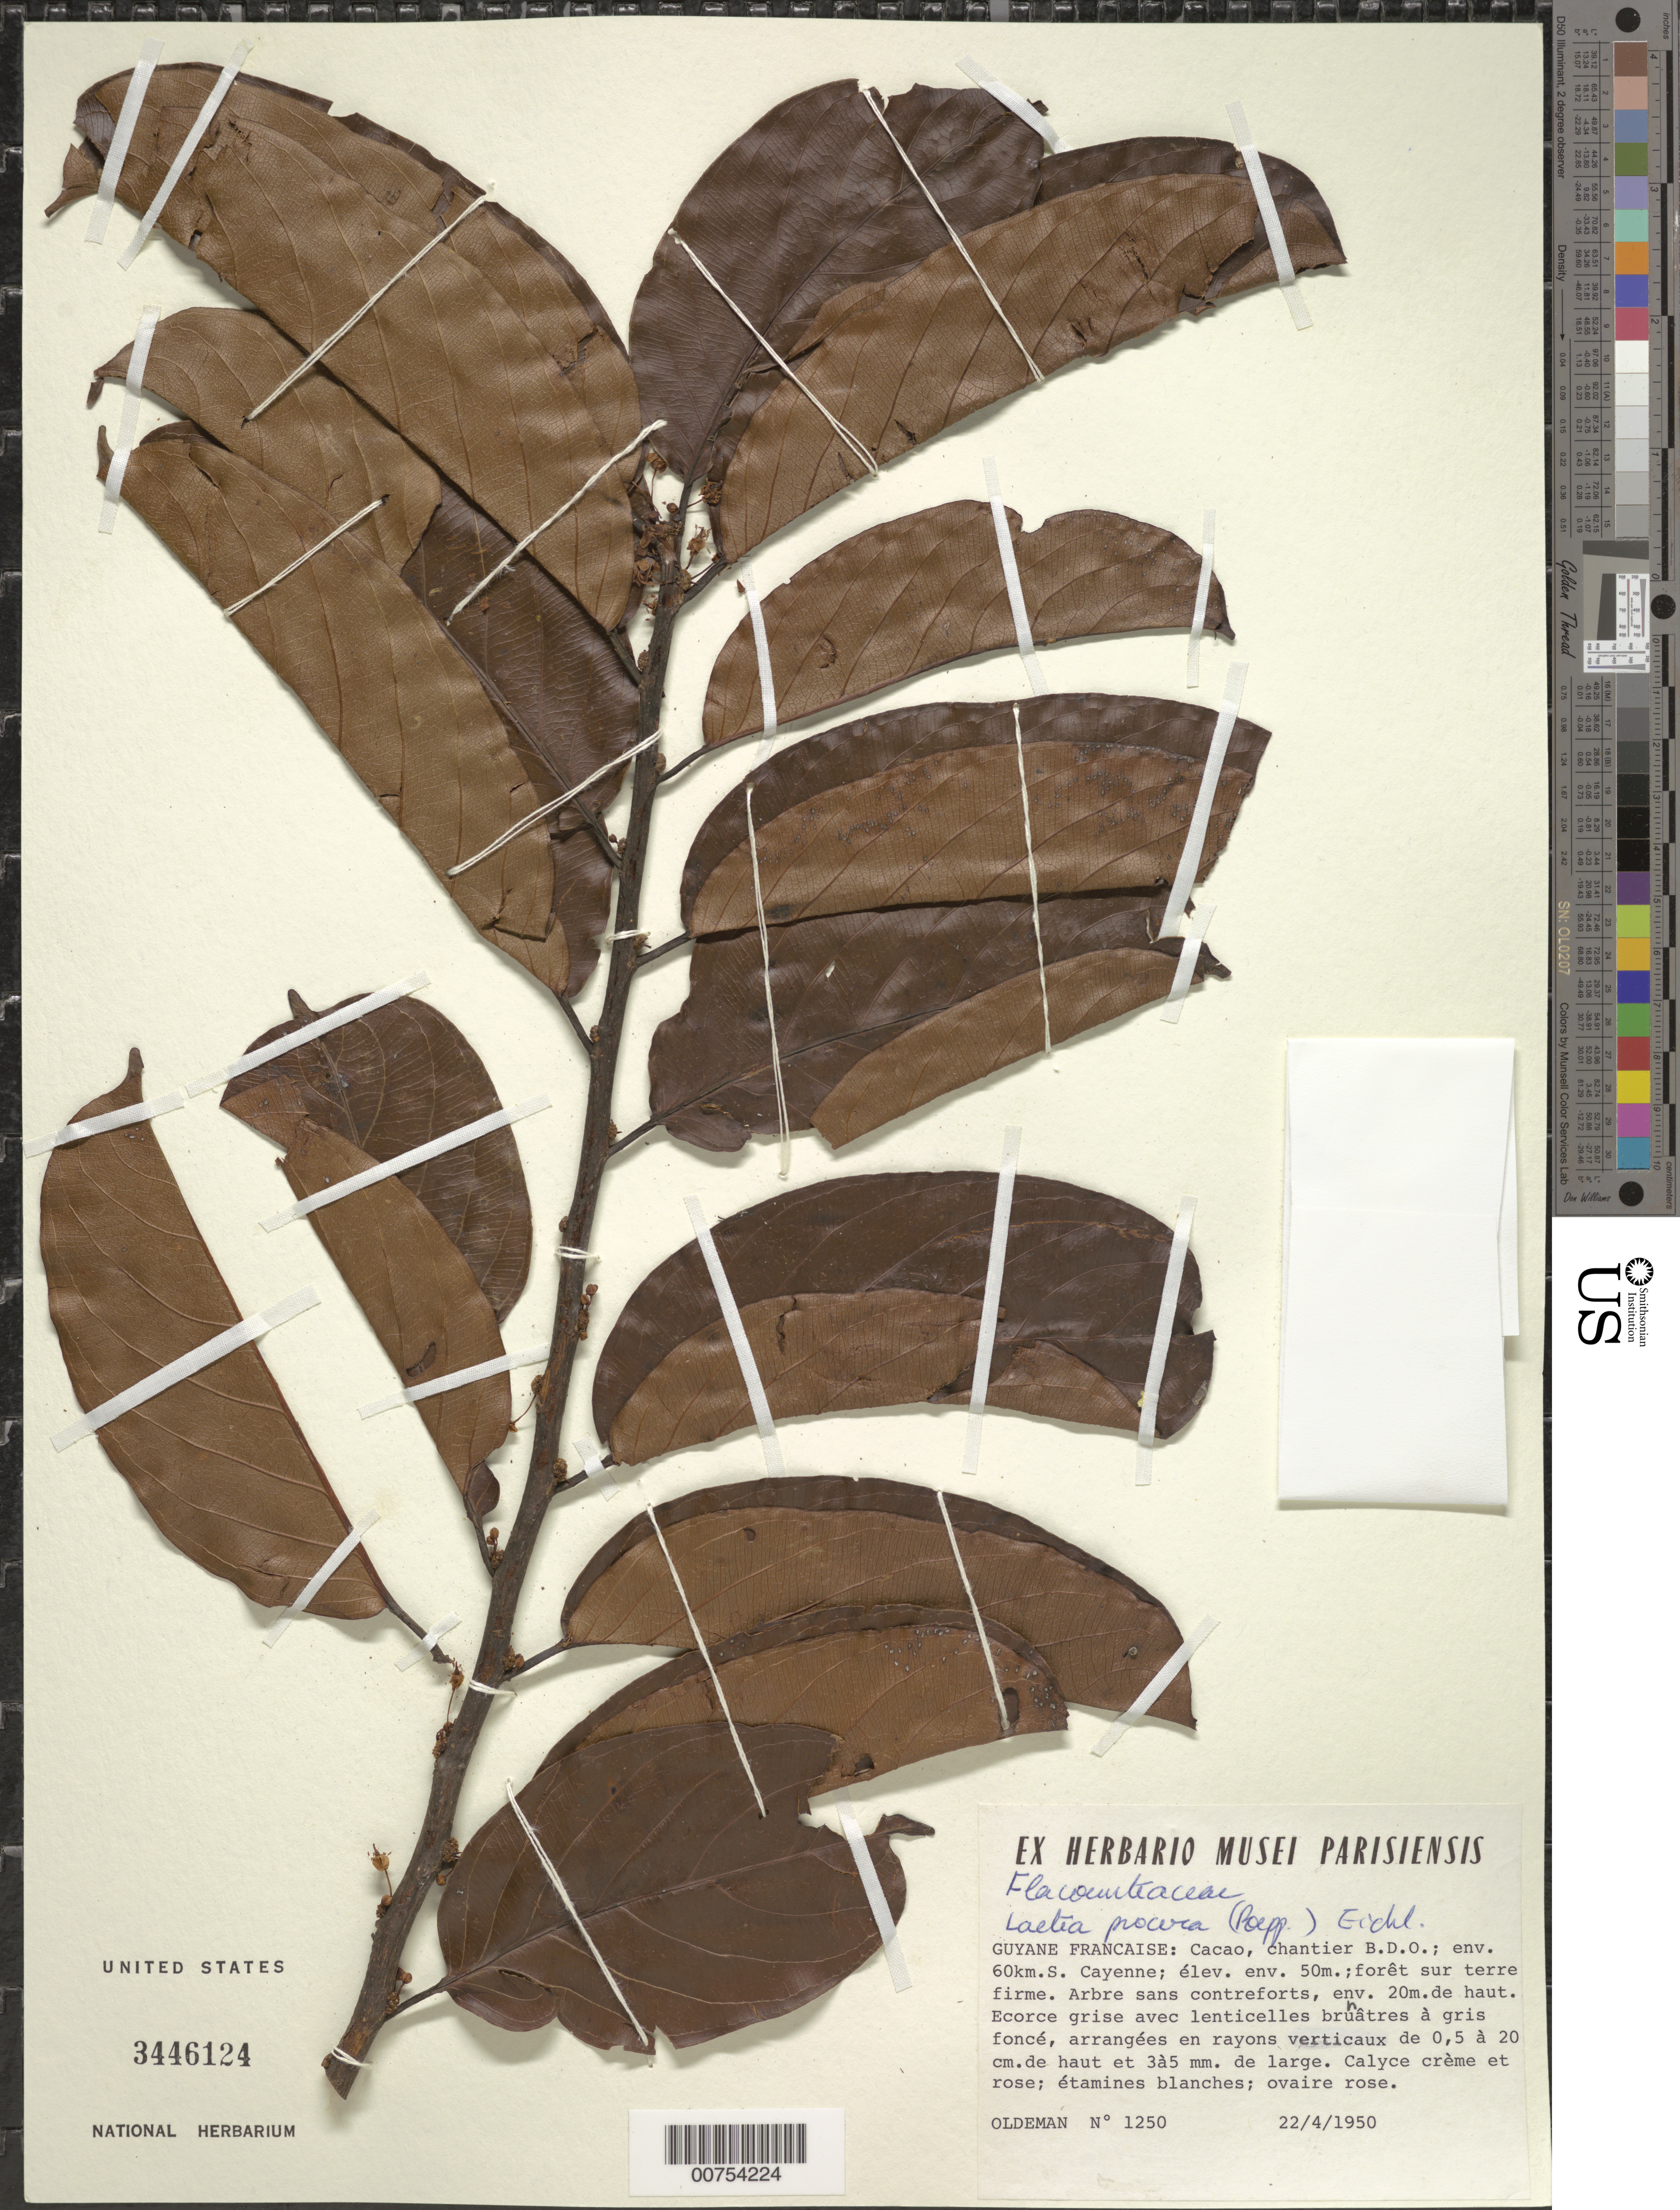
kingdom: Plantae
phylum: Tracheophyta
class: Magnoliopsida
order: Malpighiales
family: Salicaceae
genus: Laetia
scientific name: Laetia procera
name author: (Poepp.) Eichler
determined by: Daly, D. C.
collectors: R. Oldeman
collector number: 1250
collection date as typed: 22-Apr-65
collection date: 1965-04-22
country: French Guiana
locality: Cacao Village, env. 60 km S de Cayenne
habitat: Forest on terra firma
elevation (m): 50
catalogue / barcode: US 3446124